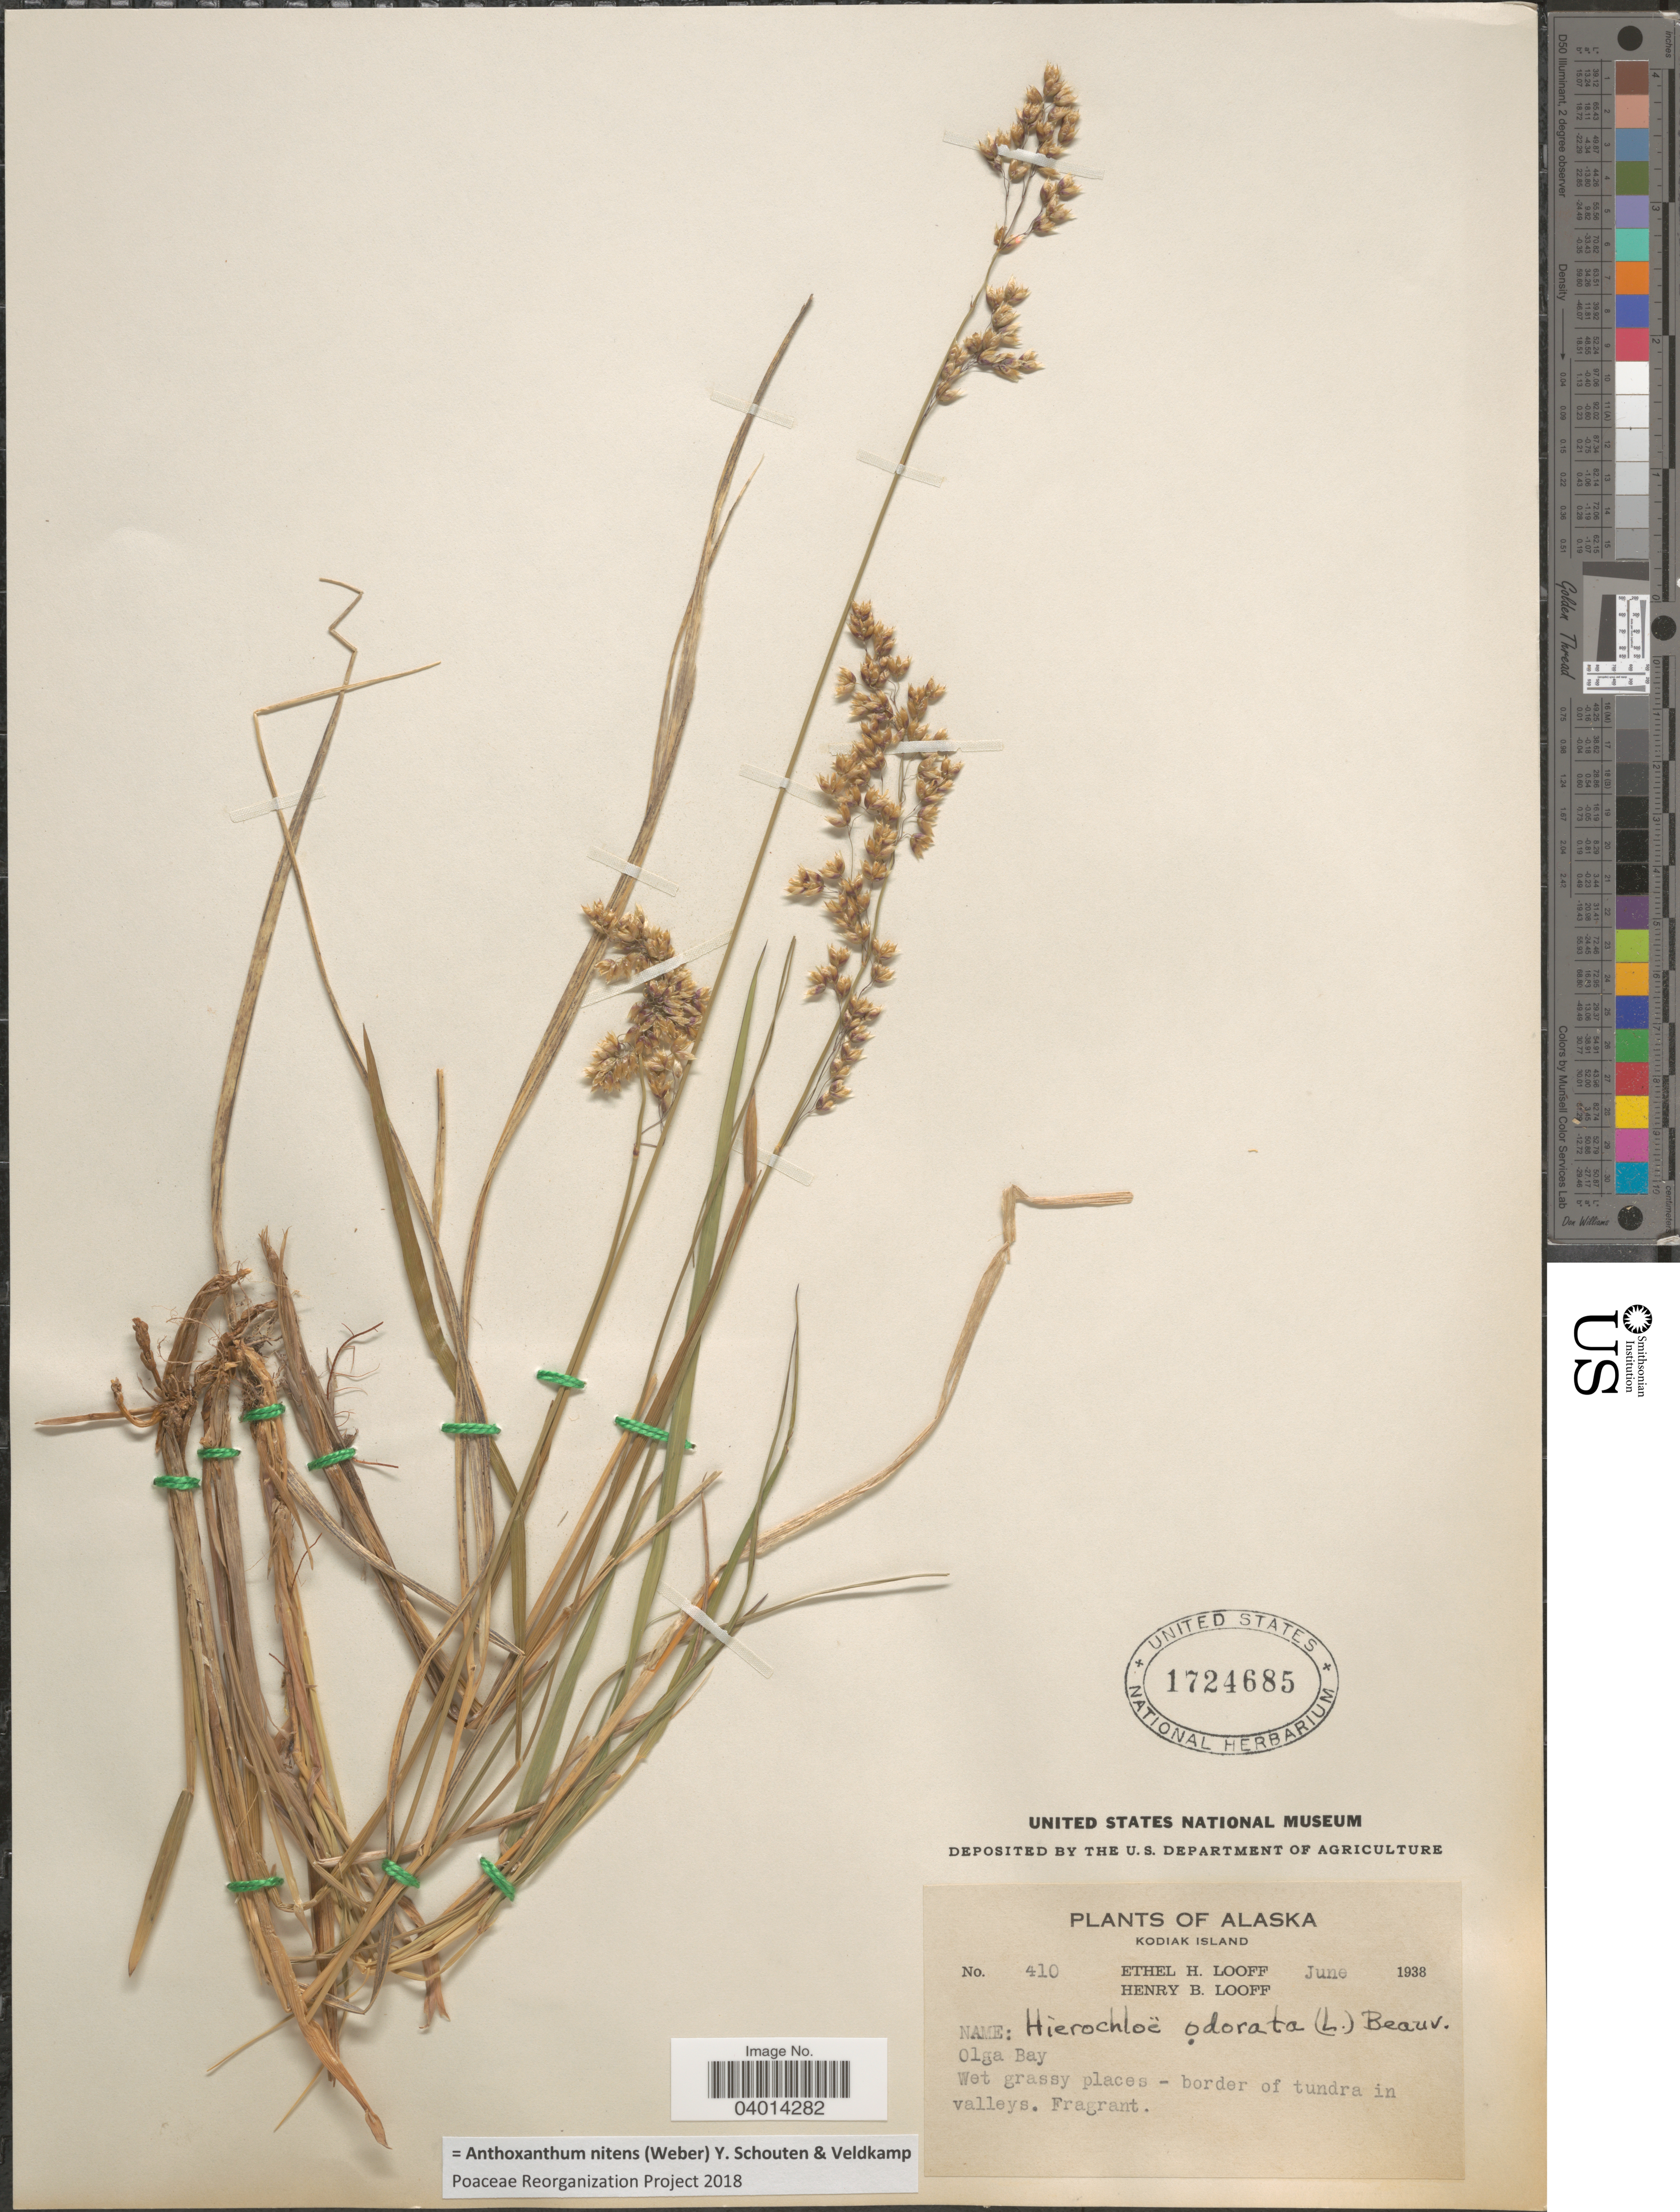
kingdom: Plantae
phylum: Tracheophyta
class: Liliopsida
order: Poales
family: Poaceae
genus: Anthoxanthum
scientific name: Anthoxanthum nitens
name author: (G.H. Weber) R.T.A. Schouten & Veldkamp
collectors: E. Looff & H. Looff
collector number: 410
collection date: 1938-06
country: United States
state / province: Alaska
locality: Kodiak Island. Olga Bay. Border of tundra in valleys.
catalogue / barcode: US 1724685